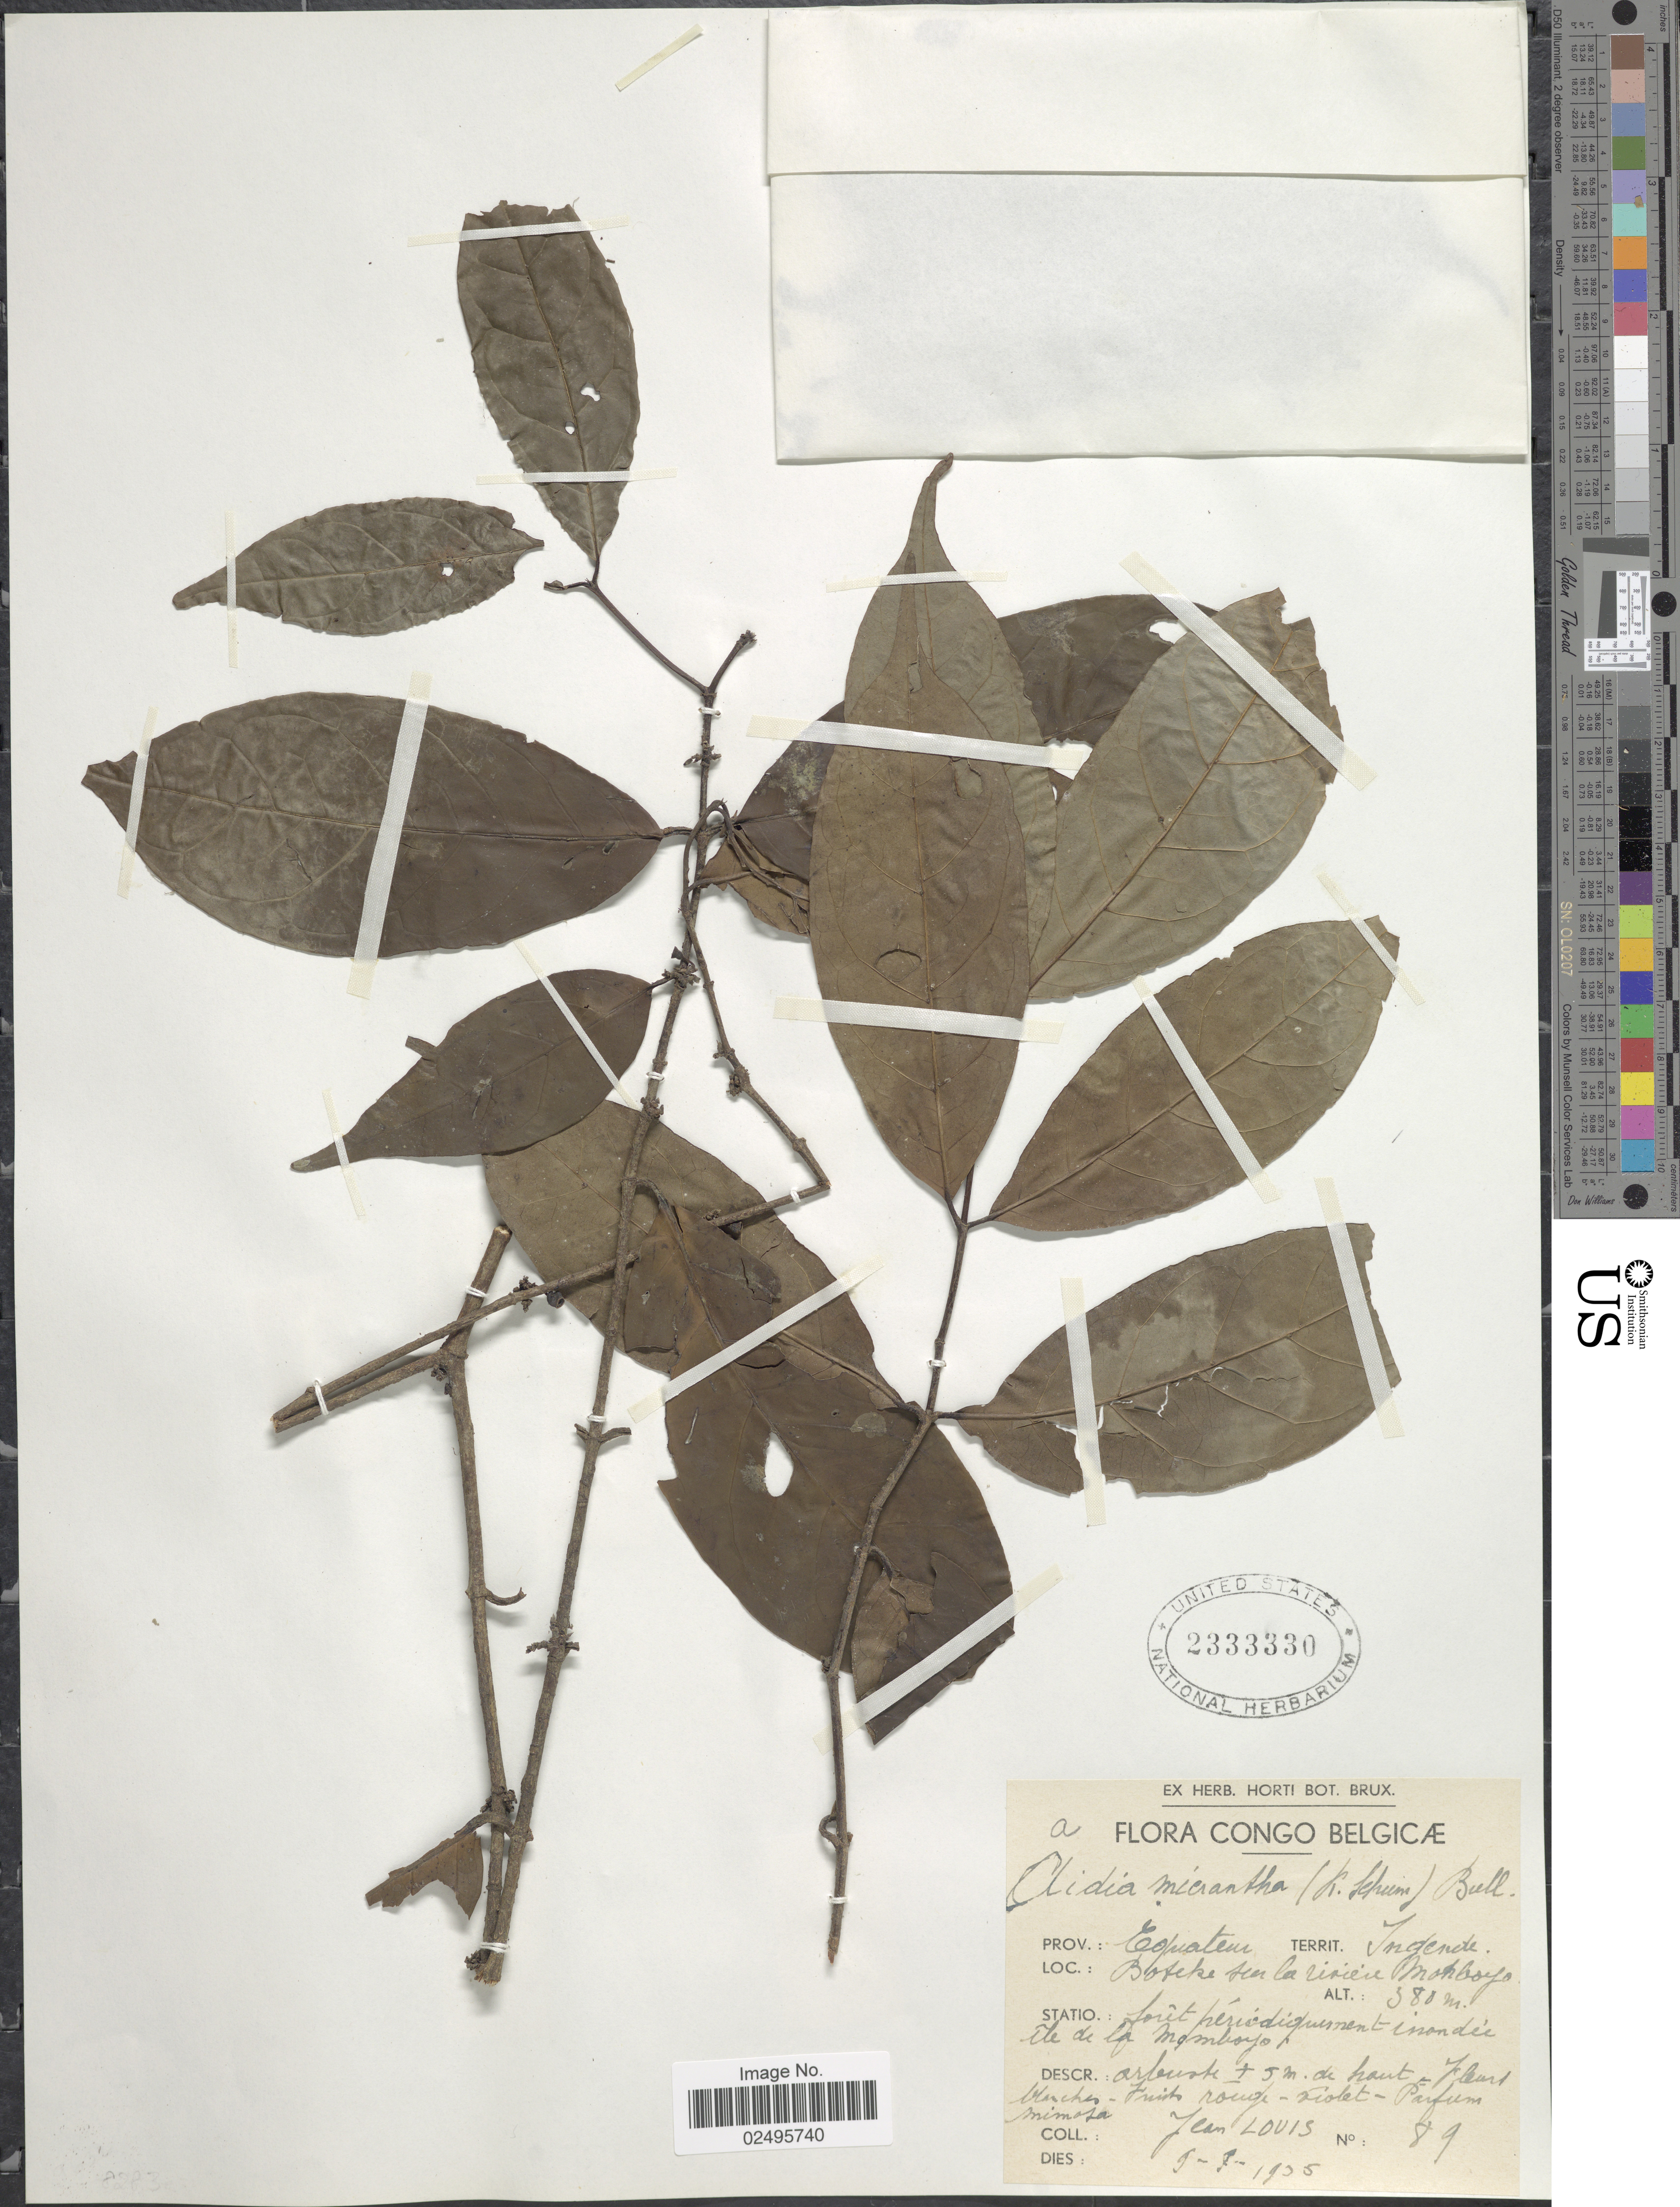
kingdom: Plantae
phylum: Tracheophyta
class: Magnoliopsida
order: Gentianales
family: Rubiaceae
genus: Aidia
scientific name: Aidia micrantha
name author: (K. Schum.) Bullock ex F. White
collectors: J. Louis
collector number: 89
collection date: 1935-07-09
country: Congo, Democratic Republic of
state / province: Equateur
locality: Congo Belgicæ. Territ. Ingende. Boteke sur la riviere Momboyo.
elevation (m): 380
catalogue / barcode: US 2333330